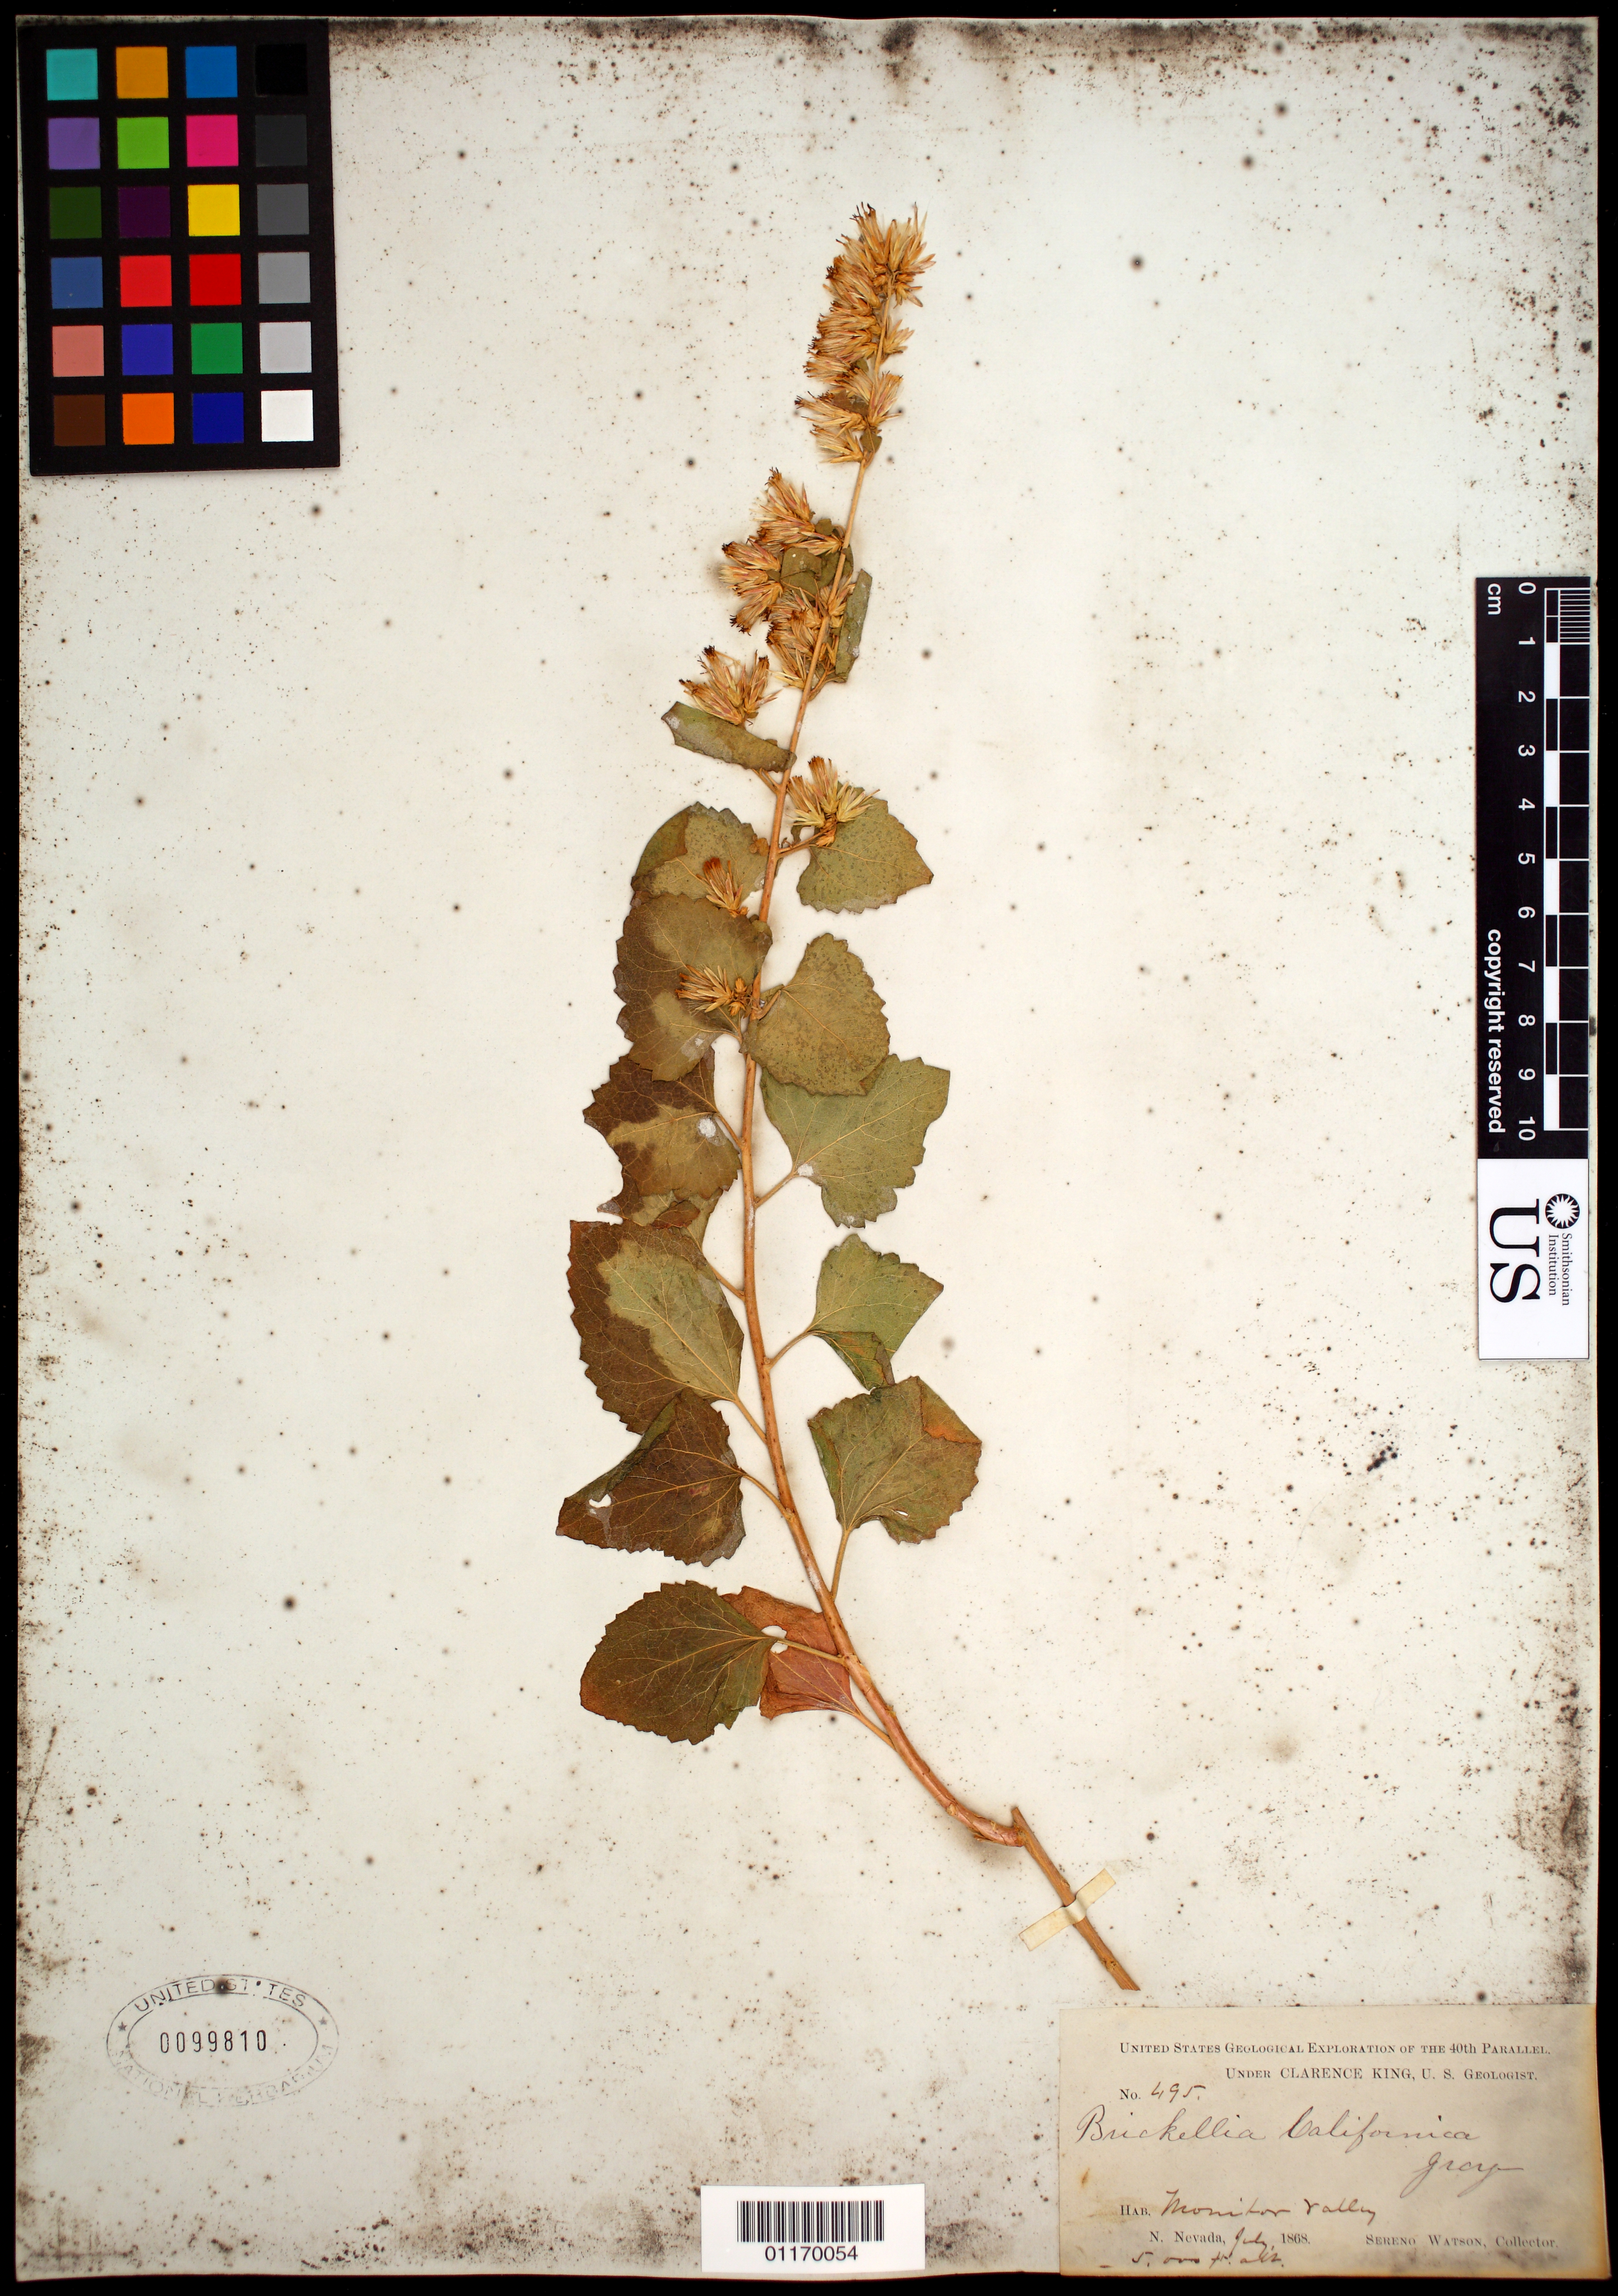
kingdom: Plantae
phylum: Tracheophyta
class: Magnoliopsida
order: Asterales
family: Asteraceae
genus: Brickellia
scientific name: Brickellia californica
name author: (Torr. & A. Gray) A. Gray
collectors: S. Watson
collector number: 495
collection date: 1868-07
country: United States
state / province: Nevada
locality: Monitor Valley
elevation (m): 1524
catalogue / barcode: US 99810